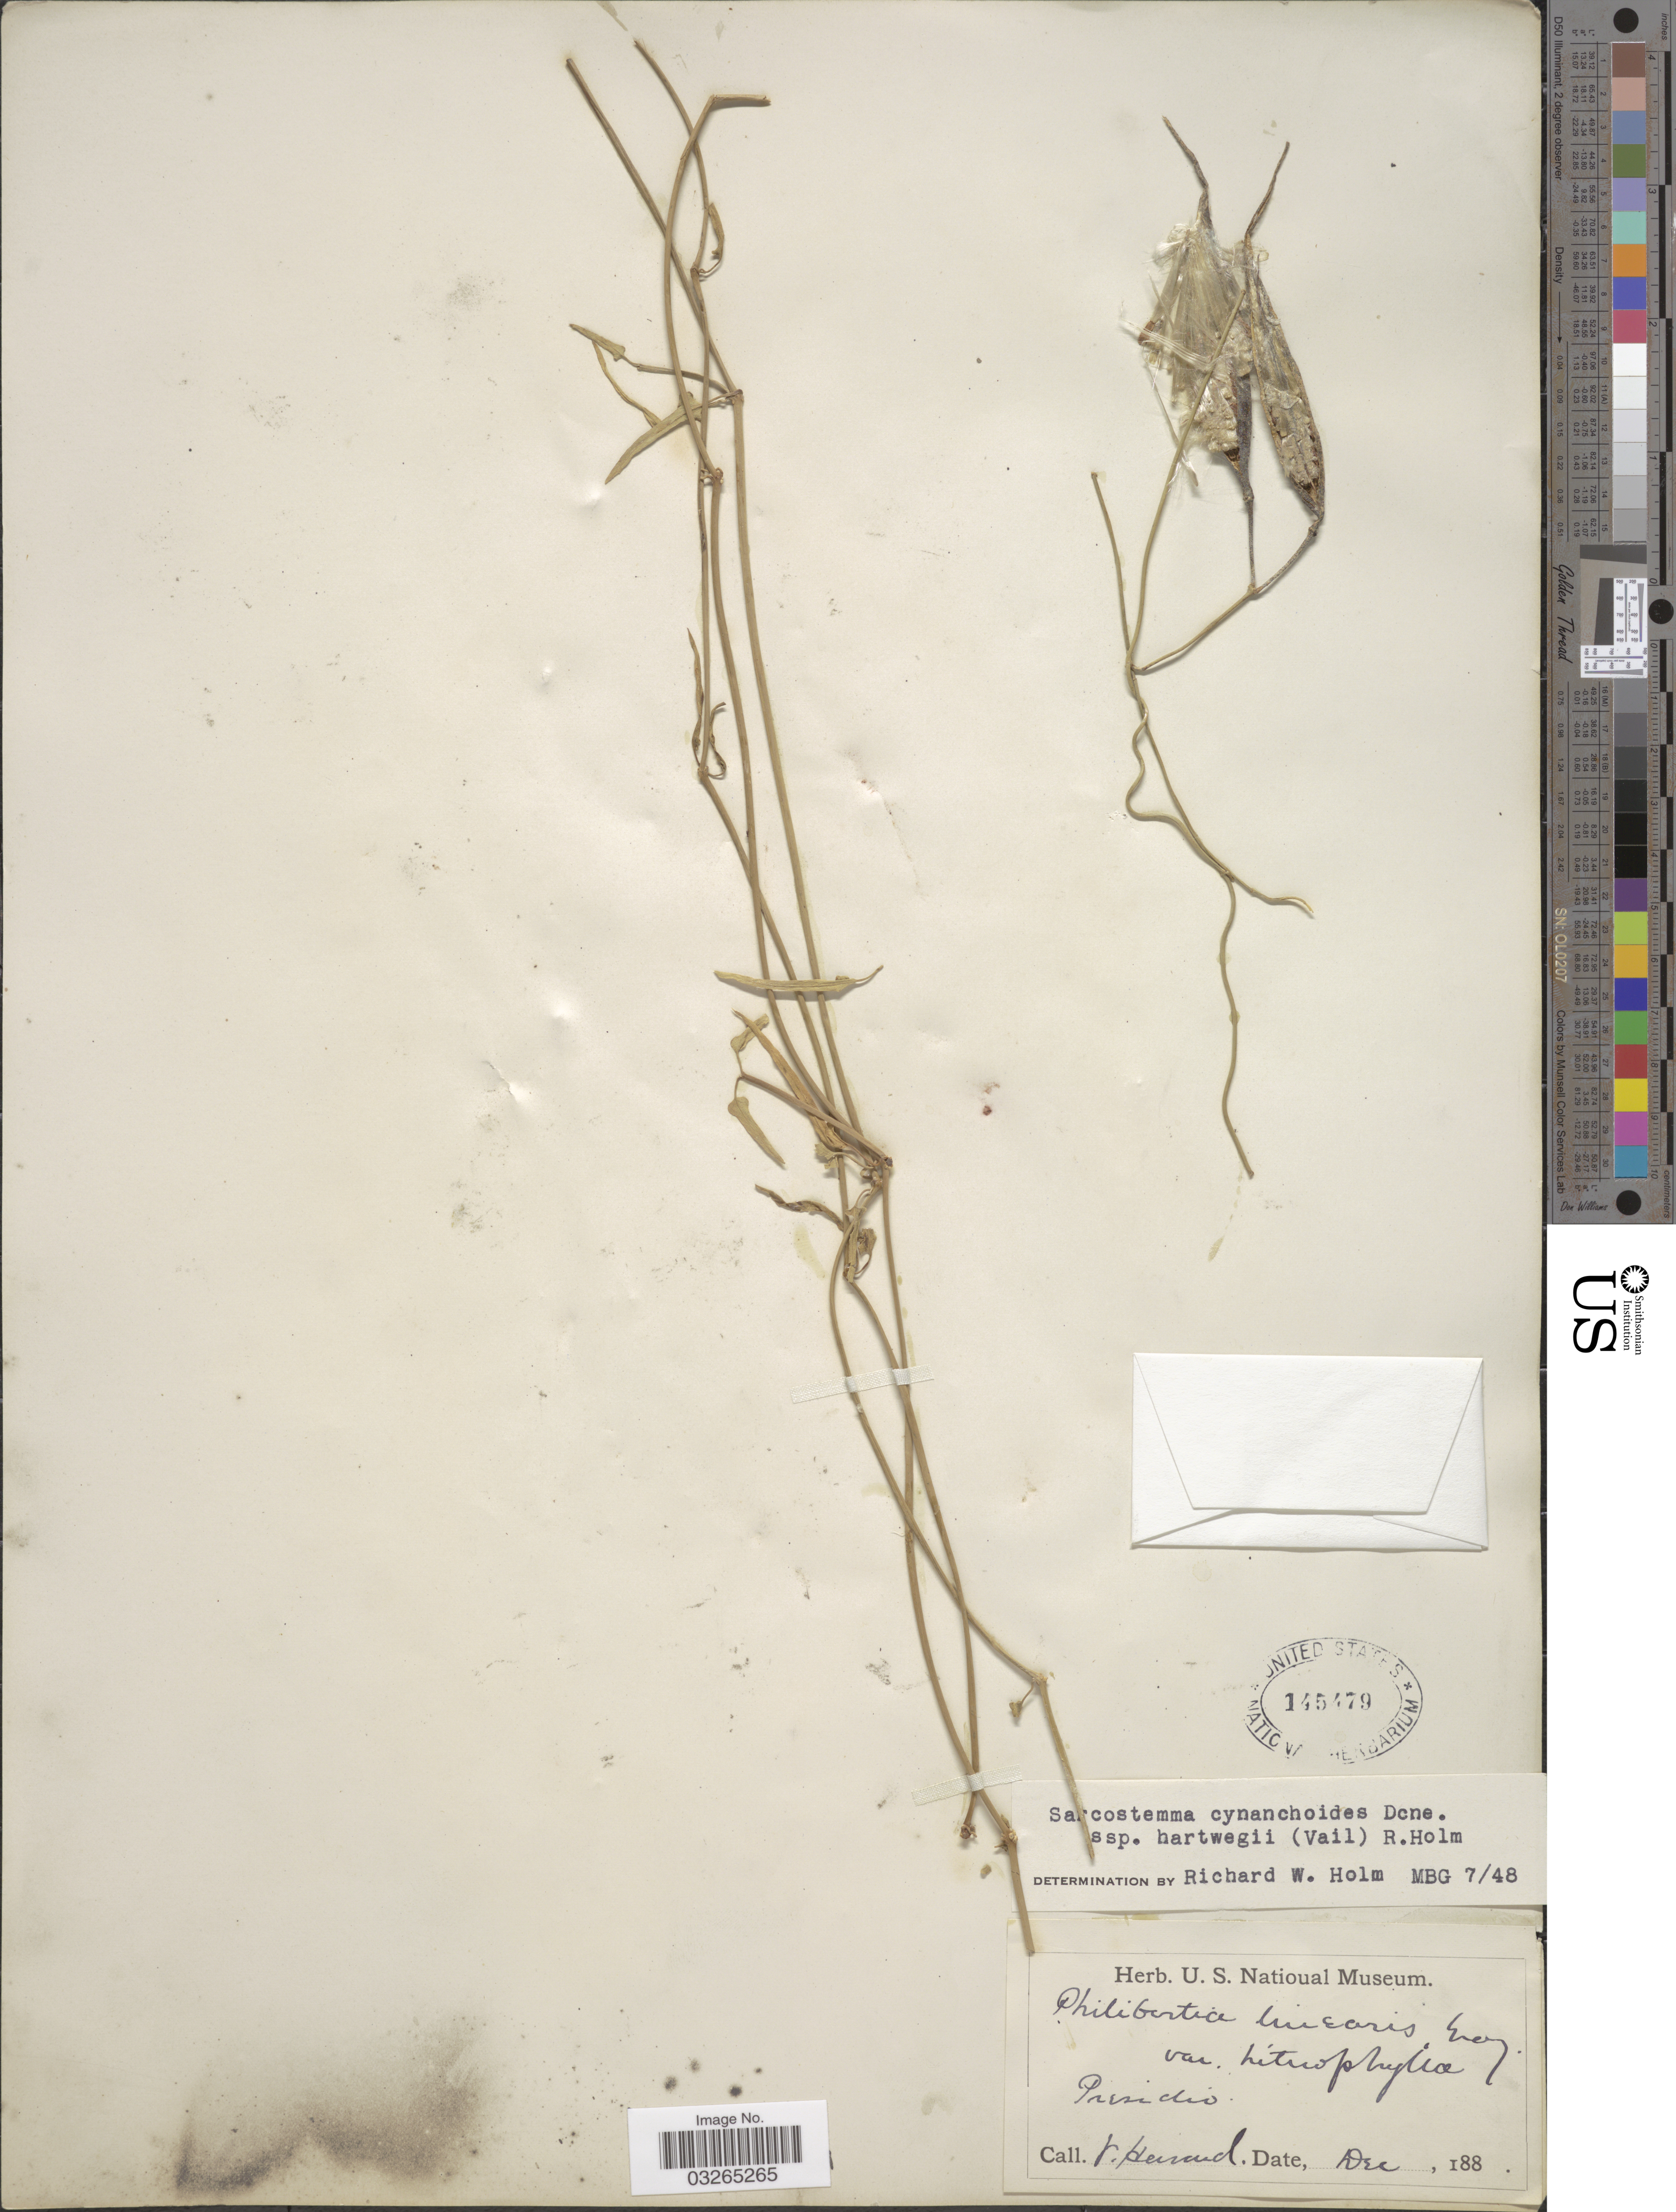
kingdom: Plantae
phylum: Tracheophyta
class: Magnoliopsida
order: Gentianales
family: Apocynaceae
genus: Sarcostemma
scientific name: Sarcostemma cynanchoides var. hartwegii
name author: (R.W. Holm) Shinners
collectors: V. Havard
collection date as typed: Dec, 188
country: United States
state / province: Texas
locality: Presidio.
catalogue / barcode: US 145479